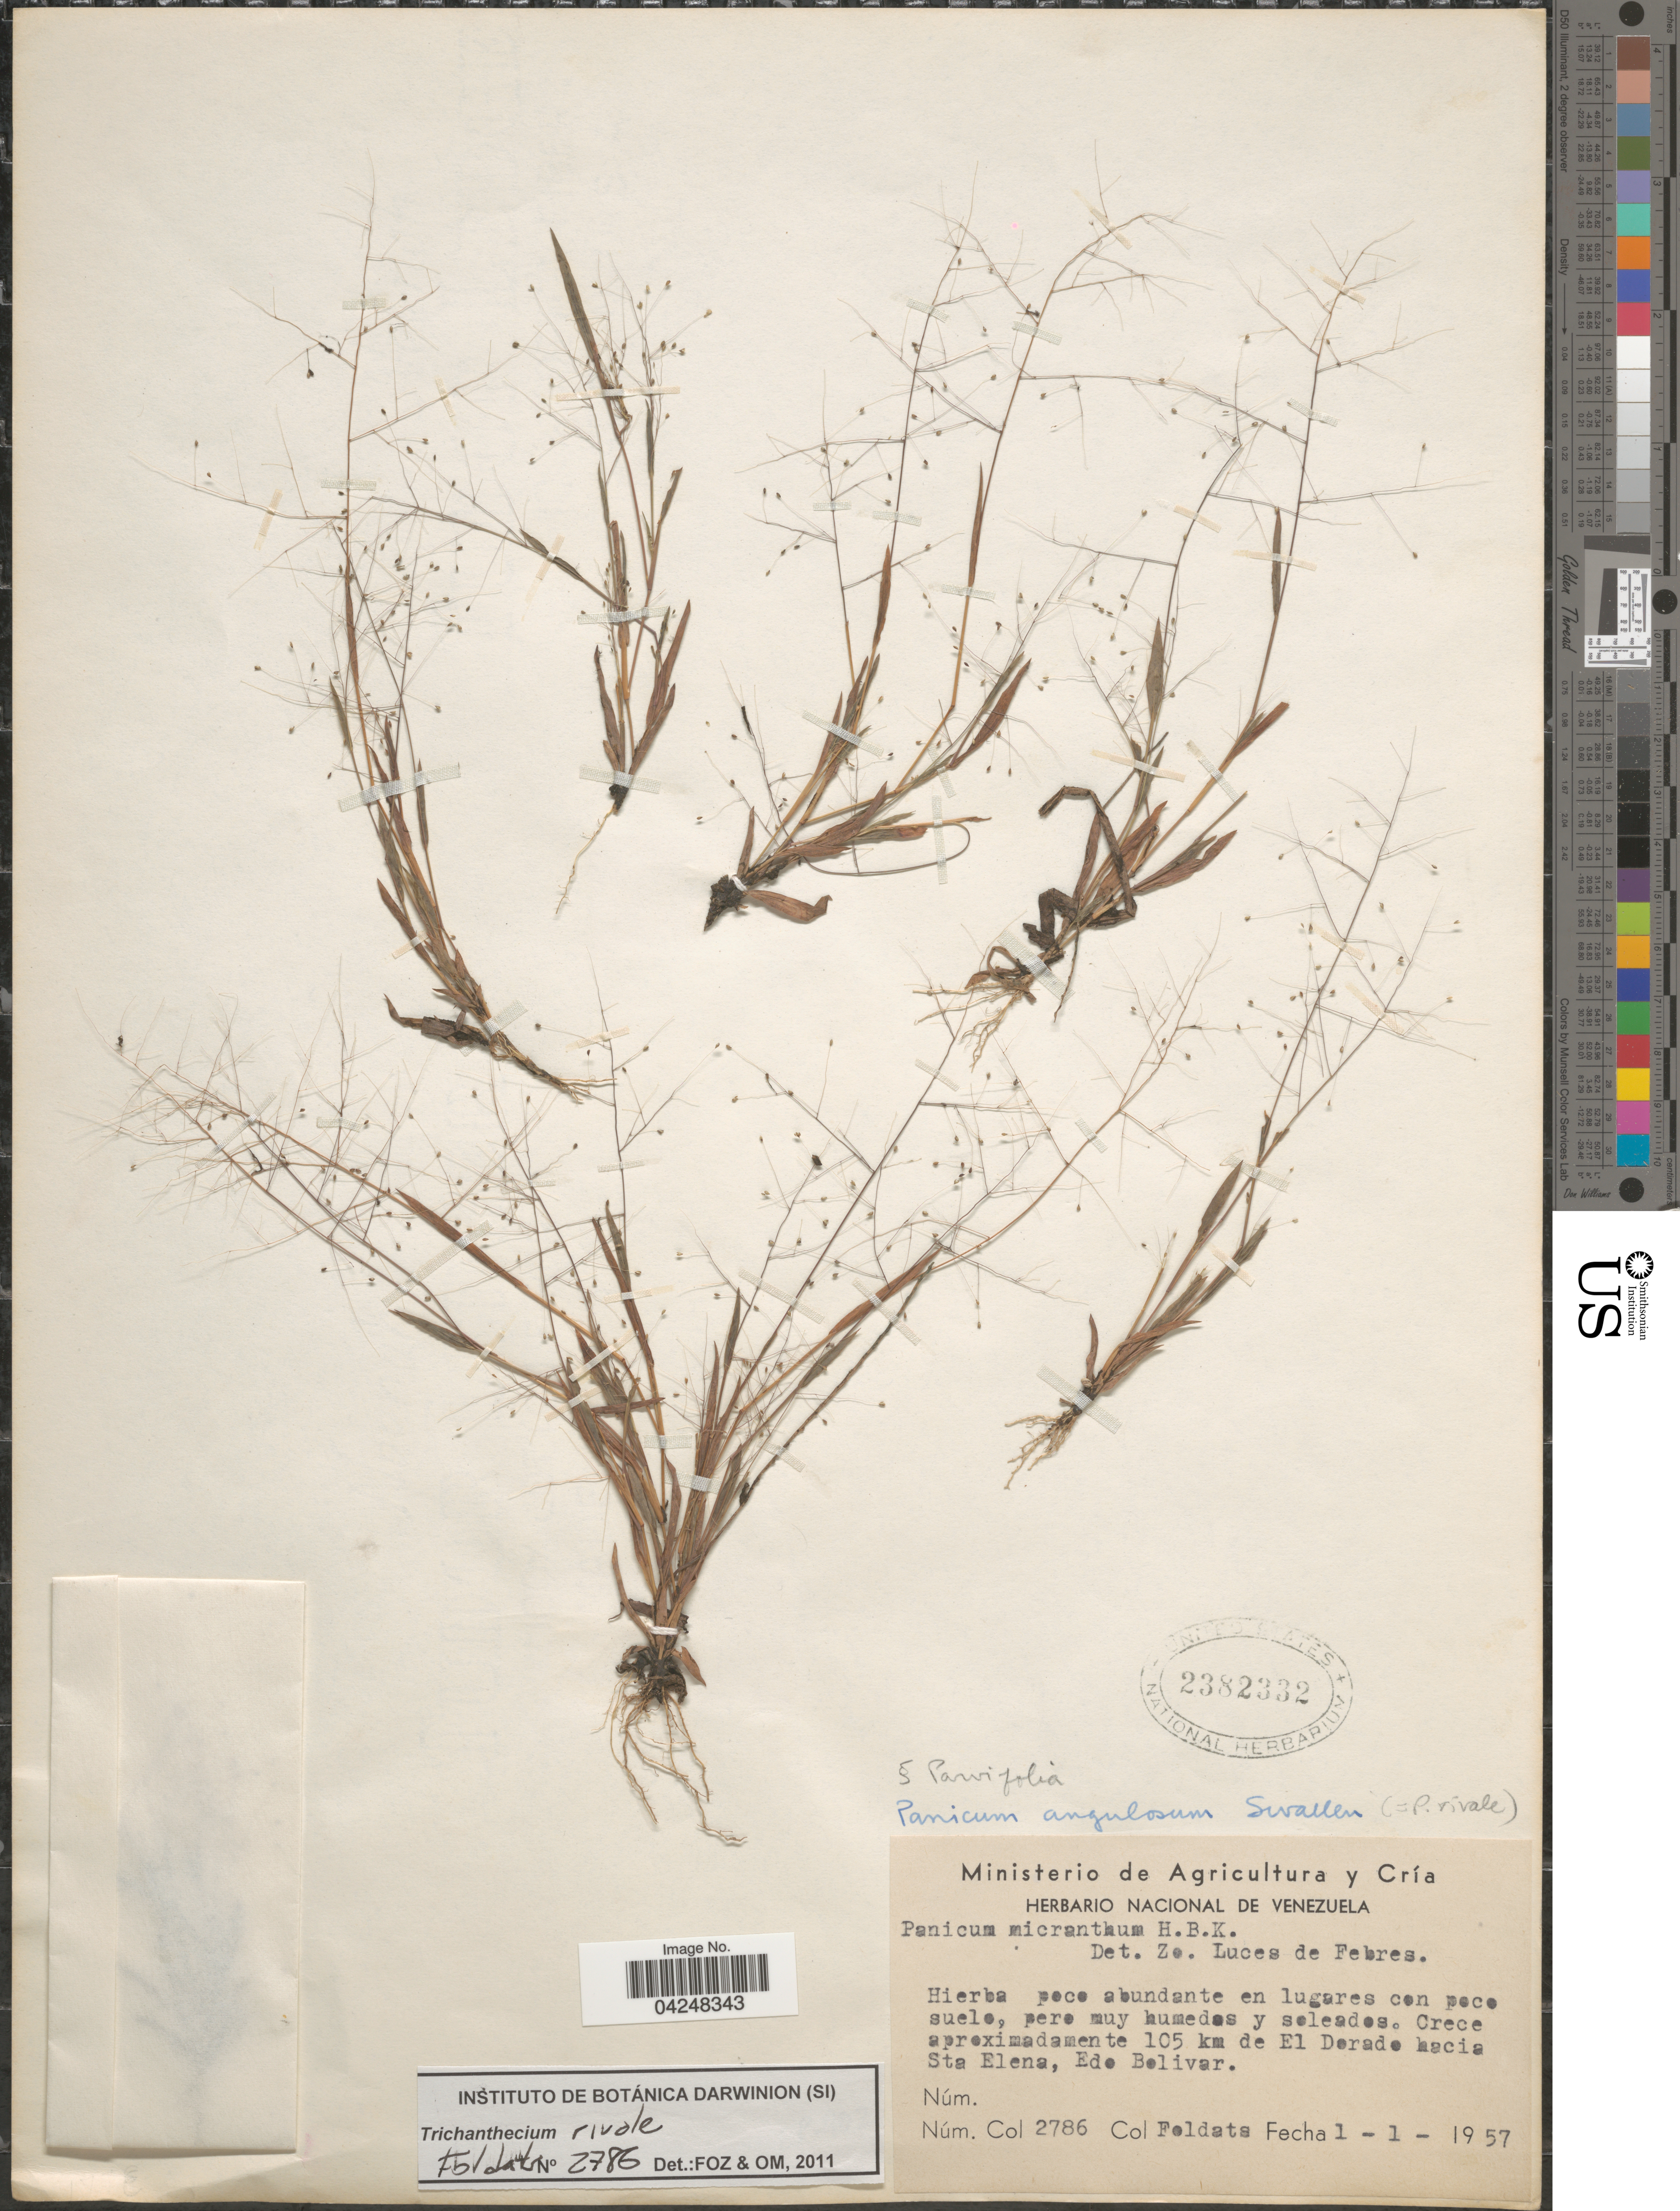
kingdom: Plantae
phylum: Tracheophyta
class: Liliopsida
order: Poales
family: Poaceae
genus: Trichanthecium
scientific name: Trichanthecium rivale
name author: (Swallen) Zuloaga & Morrone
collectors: Foldats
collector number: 2786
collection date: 1957-01-01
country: Venezuela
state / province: Bolivar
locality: Crece aproximadamente 105 km de El Dorado hacia Sta Elena, Edo Bolivar.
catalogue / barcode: US 2382332